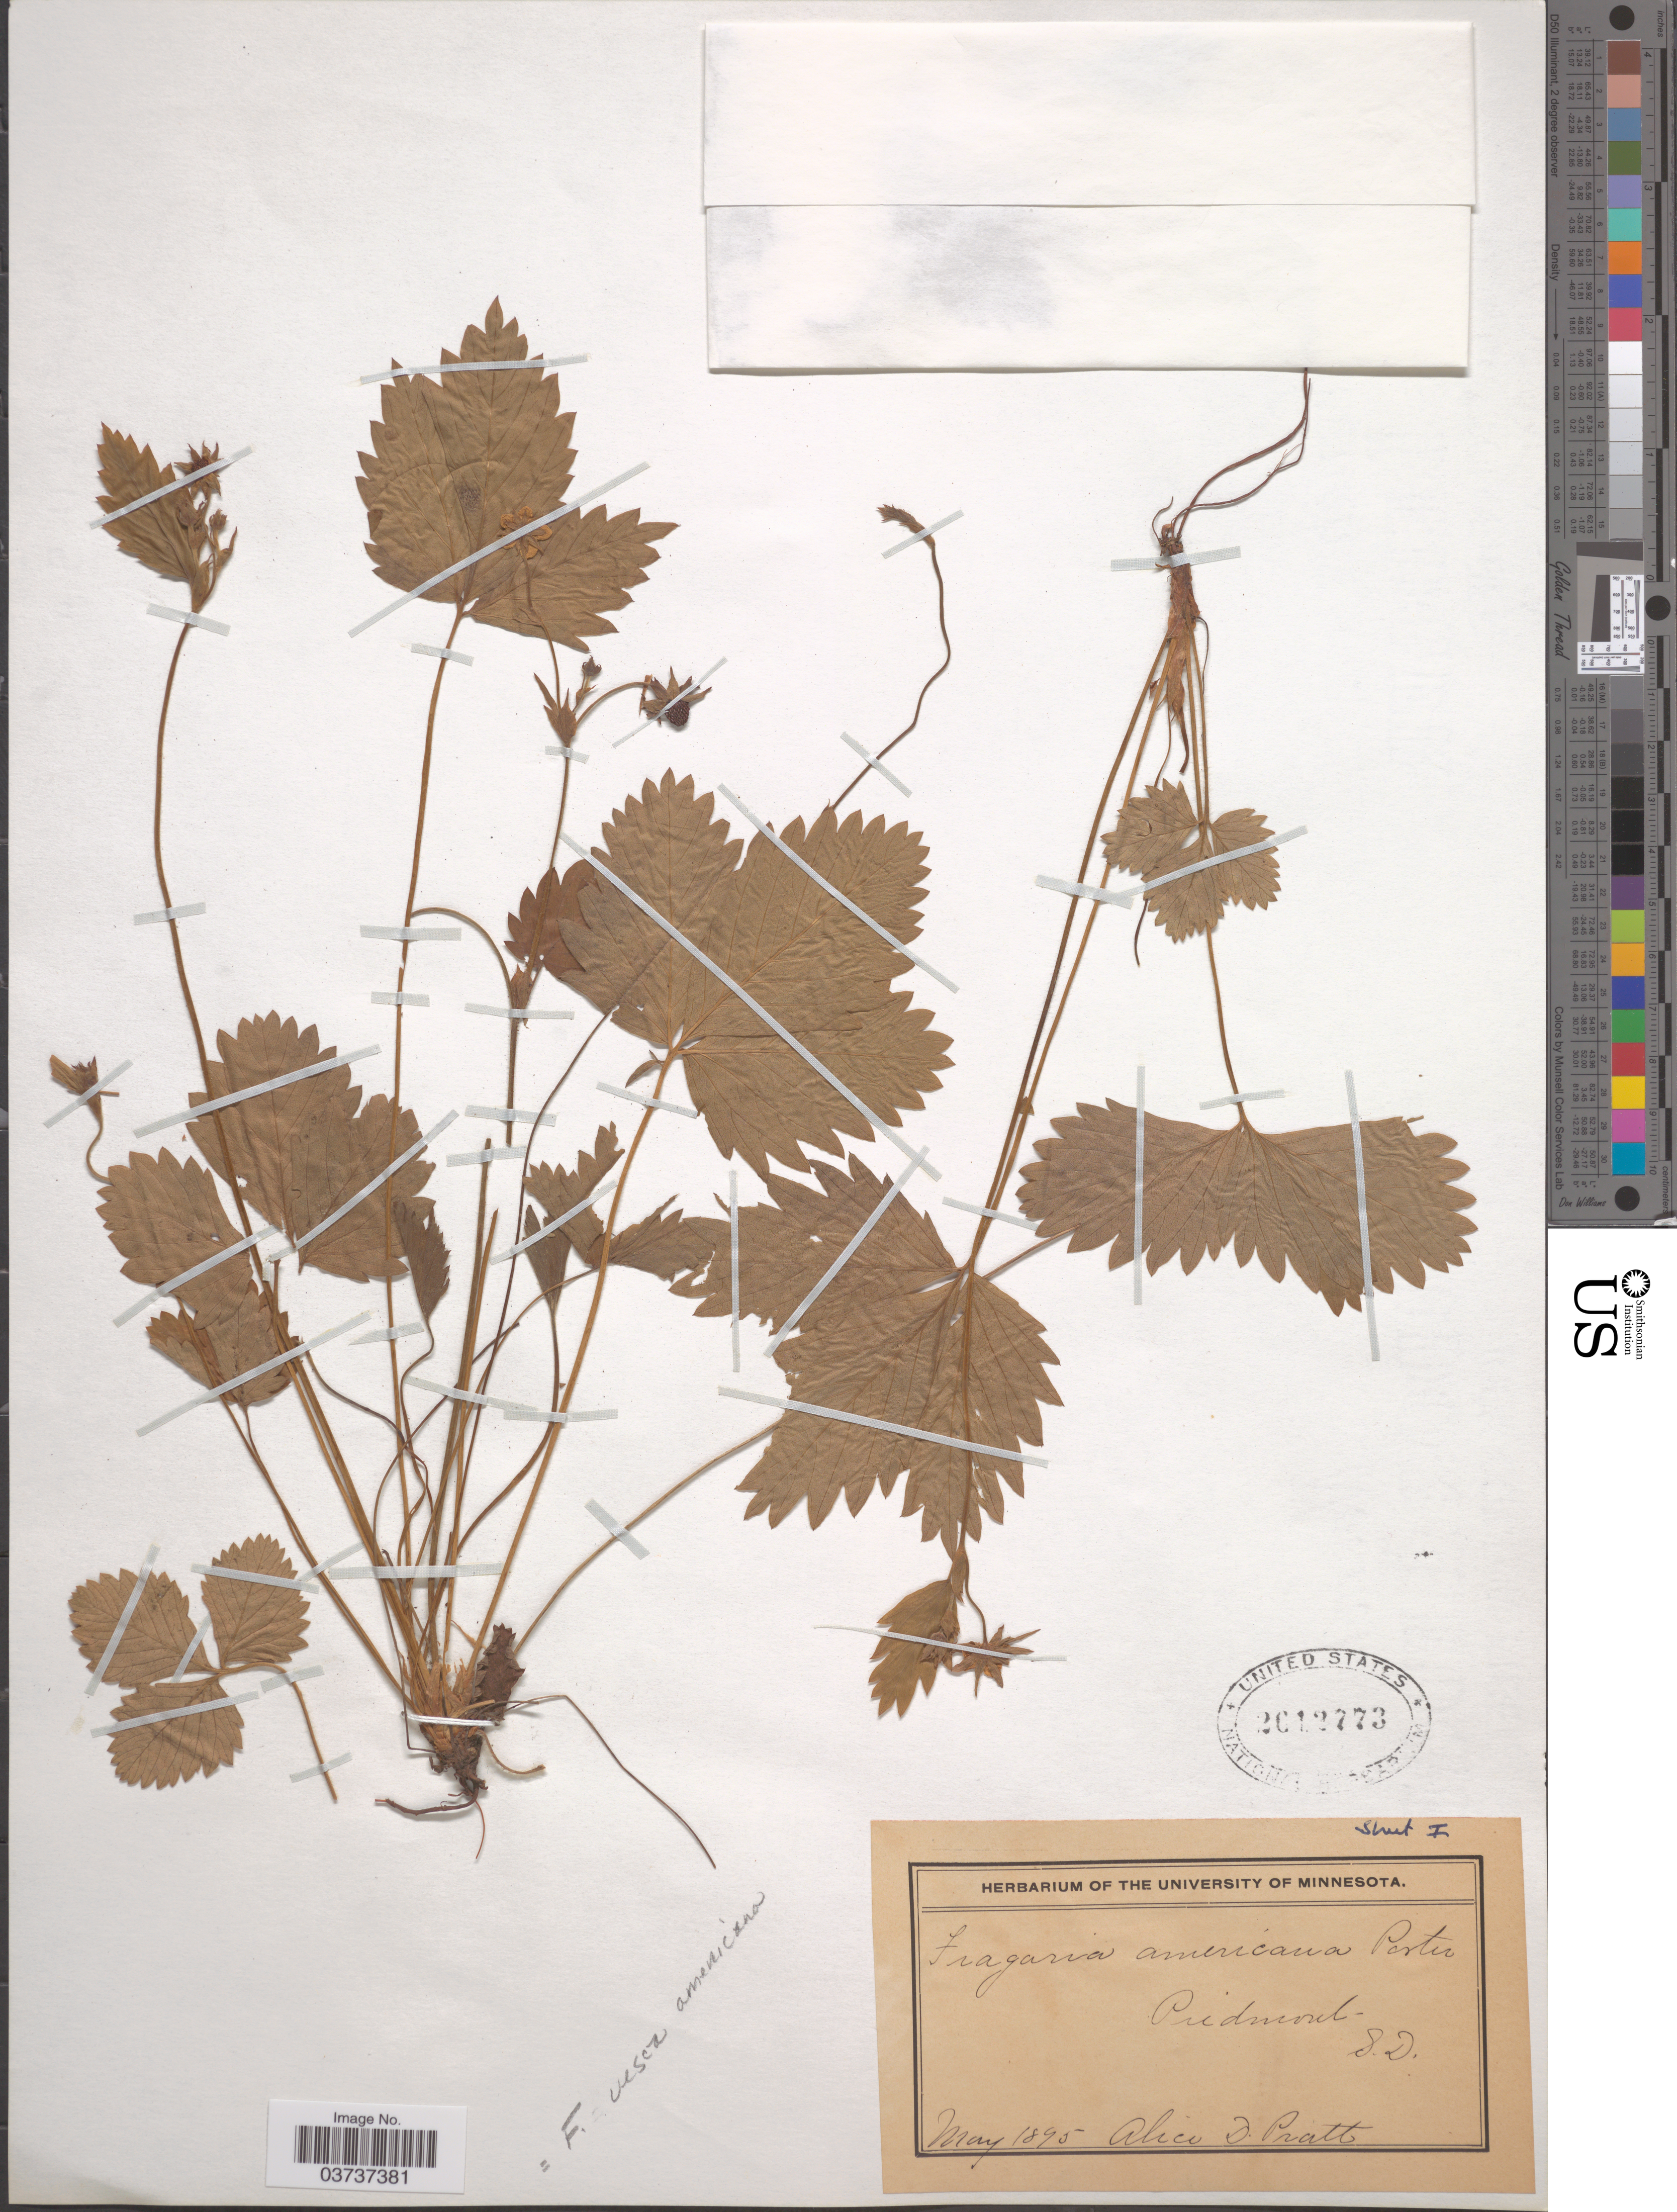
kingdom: Plantae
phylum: Tracheophyta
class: Magnoliopsida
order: Rosales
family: Rosaceae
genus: Fragaria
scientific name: Fragaria vesca subsp. americana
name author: (Porter) Staudt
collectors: A. Pratt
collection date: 1895-05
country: United States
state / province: South Dakota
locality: Piedmont.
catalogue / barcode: US 2612773